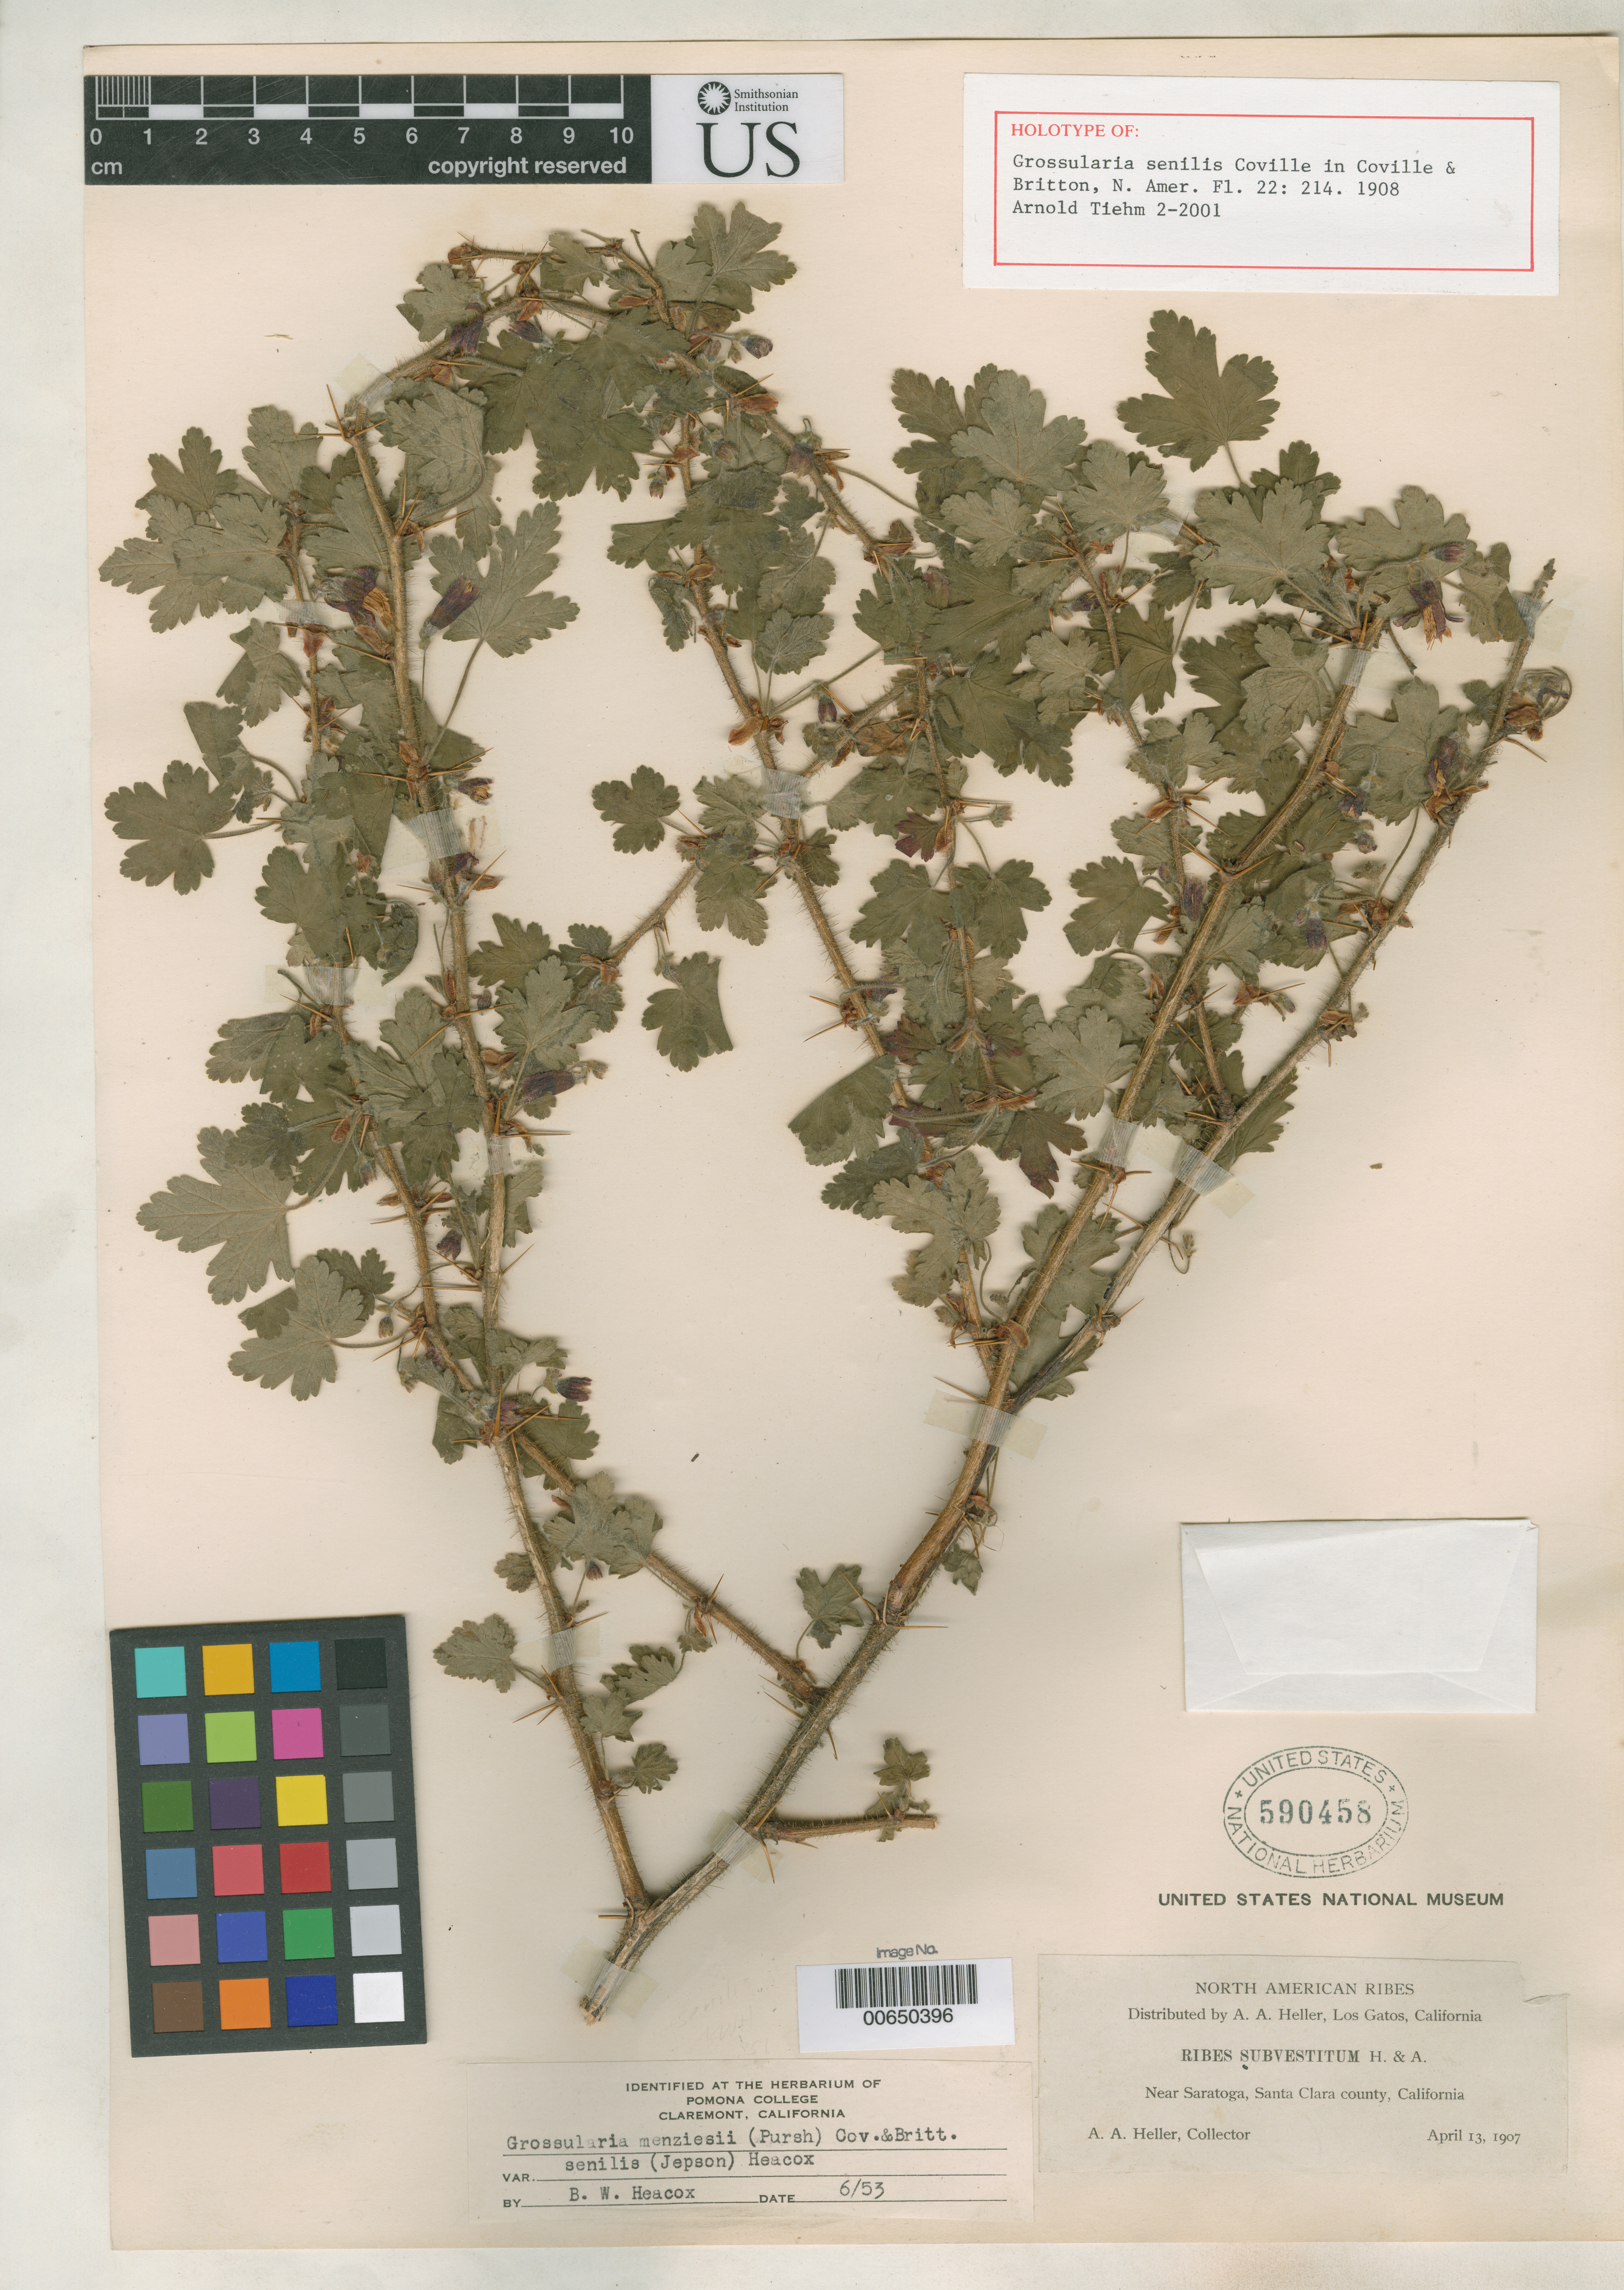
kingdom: Plantae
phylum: Tracheophyta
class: Magnoliopsida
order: Saxifragales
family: Grossulariaceae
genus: Grossularia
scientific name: Grossularia senilis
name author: Coville in Coville & Britton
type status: Holotype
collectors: A. A. Heller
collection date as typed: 13 Apr 1907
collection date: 1907-04-13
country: United States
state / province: California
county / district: Santa Clara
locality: Near Saratoga.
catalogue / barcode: US 590458